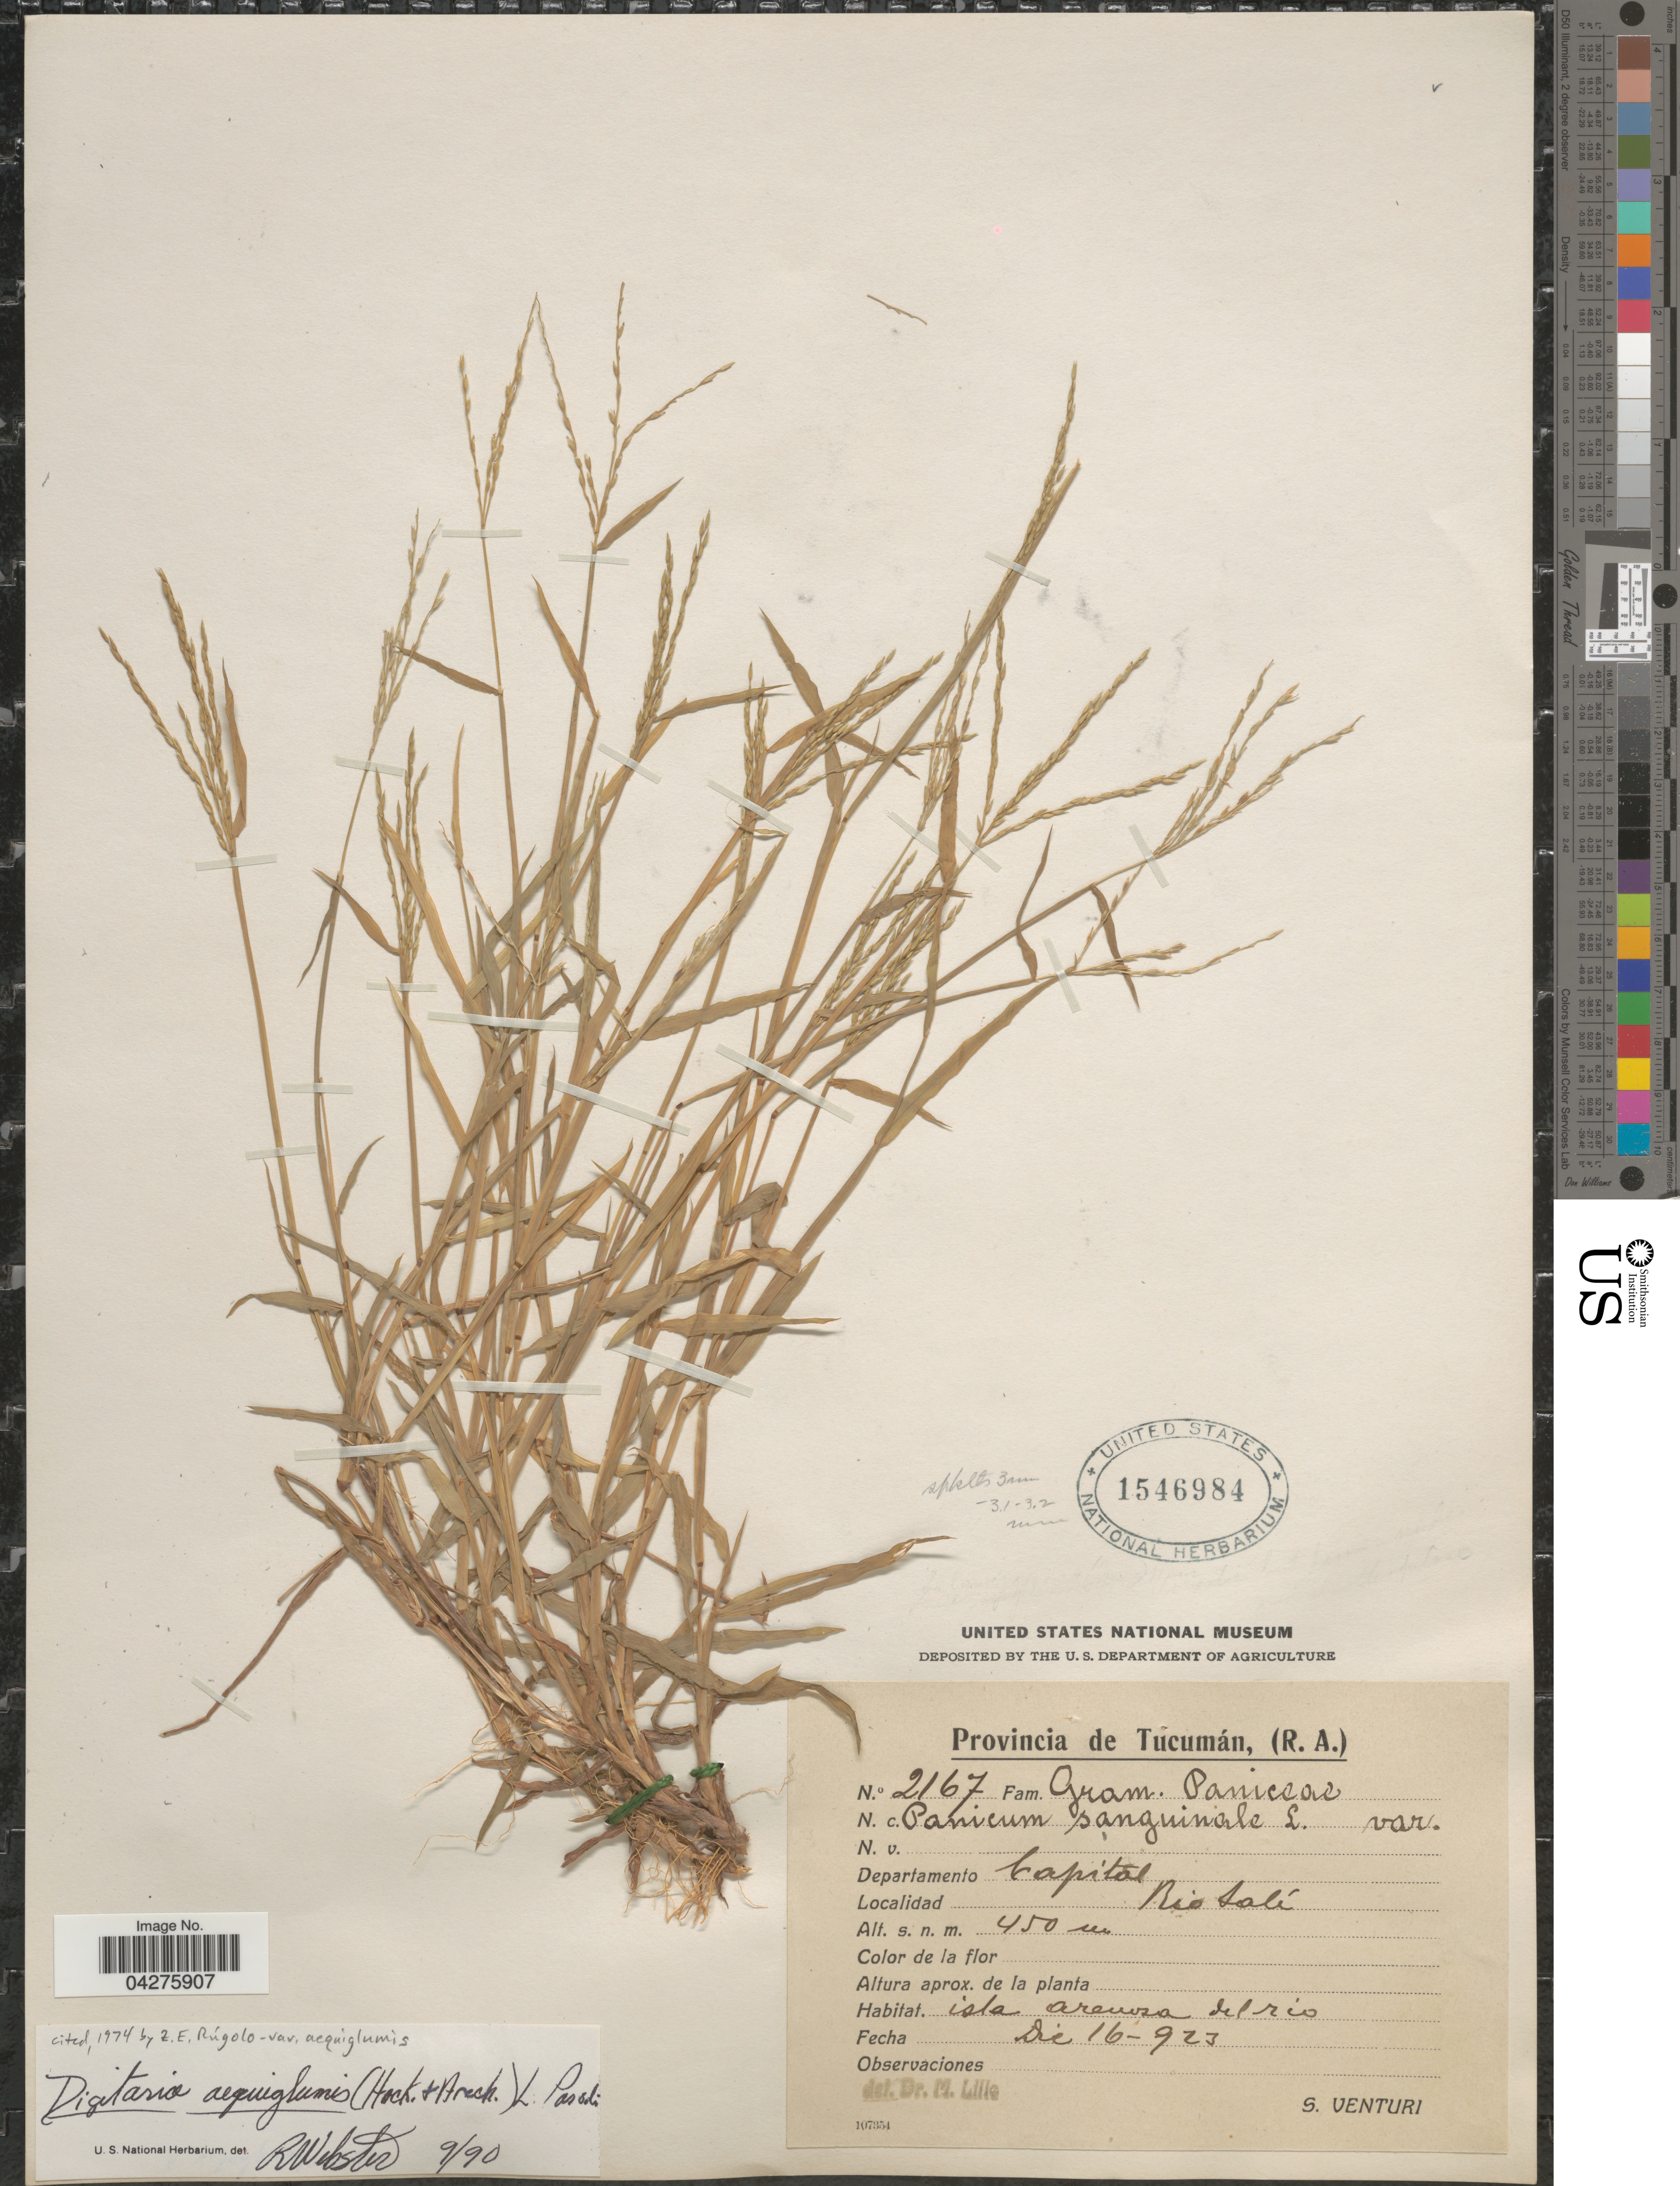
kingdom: Plantae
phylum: Tracheophyta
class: Liliopsida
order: Poales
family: Poaceae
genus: Digitaria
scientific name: Digitaria aequiglumis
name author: (Hack. & Arechav.) Parodi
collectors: S. Venturi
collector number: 2167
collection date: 1923-12-16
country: Argentina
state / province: Tucuman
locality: Departamento Capital. Rio Salí. Isla arenosa del rio.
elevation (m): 450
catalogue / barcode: US 1546984